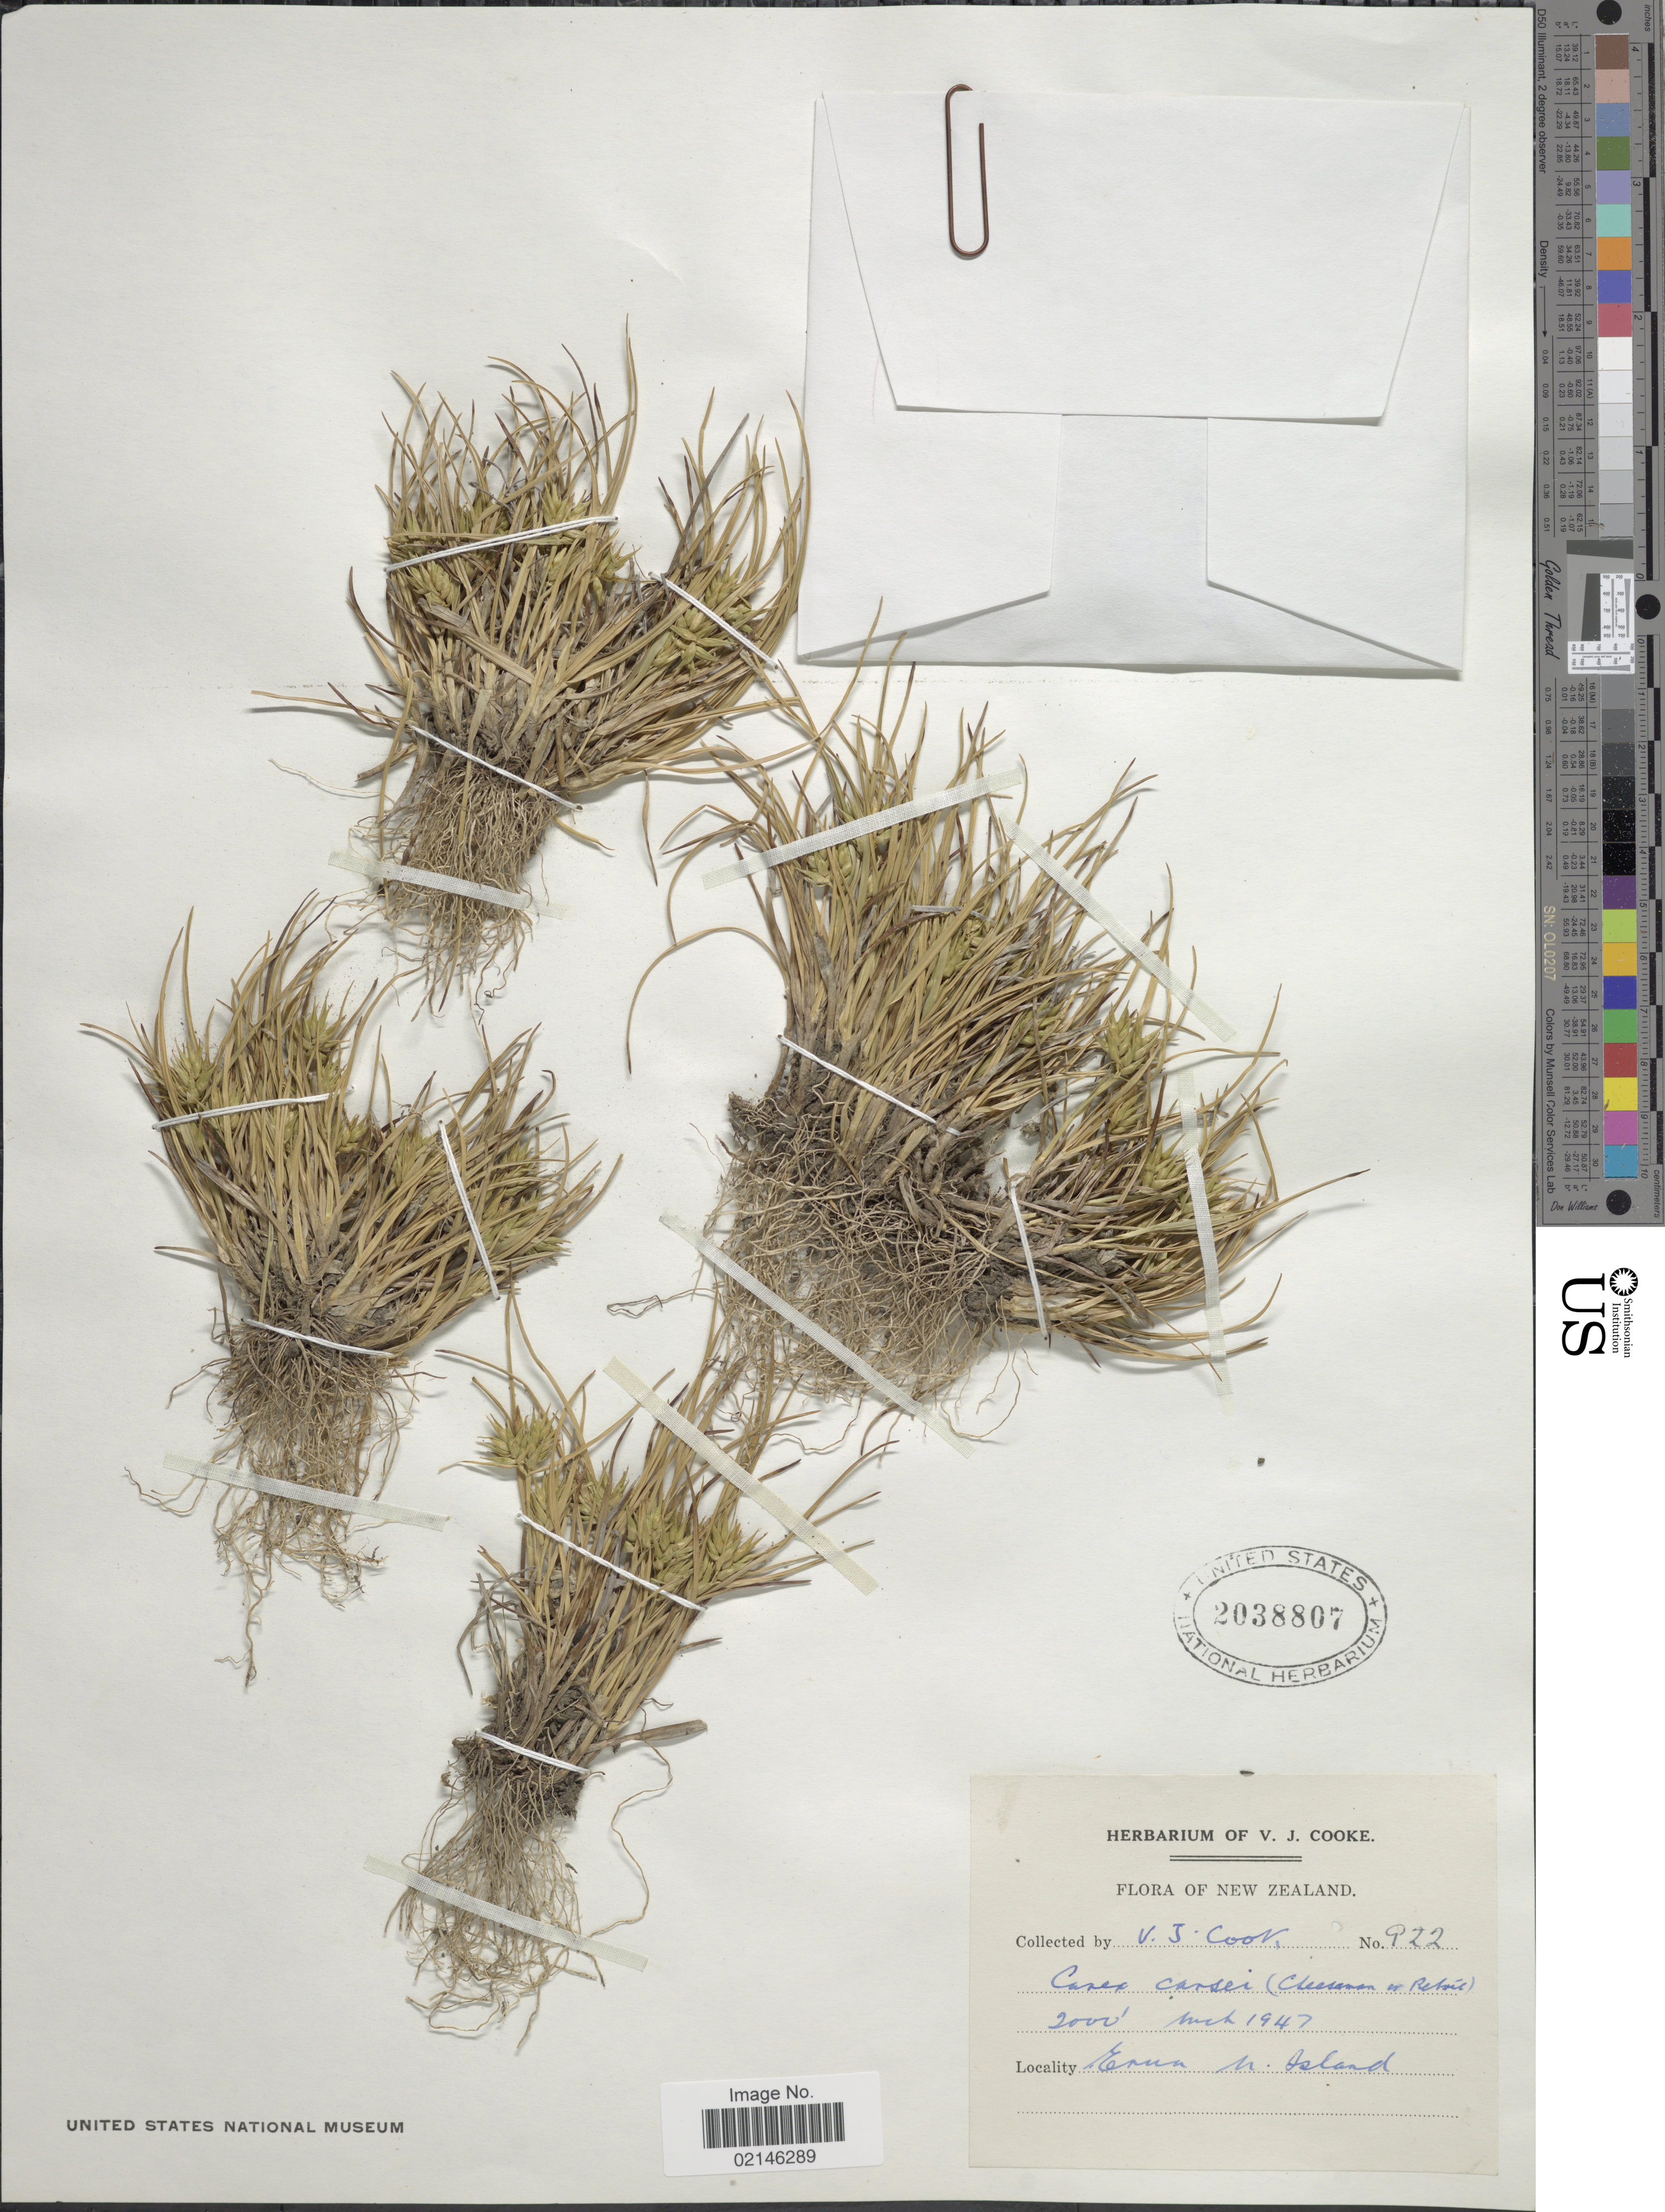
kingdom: Plantae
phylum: Tracheophyta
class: Liliopsida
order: Poales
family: Cyperaceae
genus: Carex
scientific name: Carex carsei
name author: Petrie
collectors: V. J. Cook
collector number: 922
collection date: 1947-03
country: New Zealand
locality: Remuera, n. island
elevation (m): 610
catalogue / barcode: US 2038807